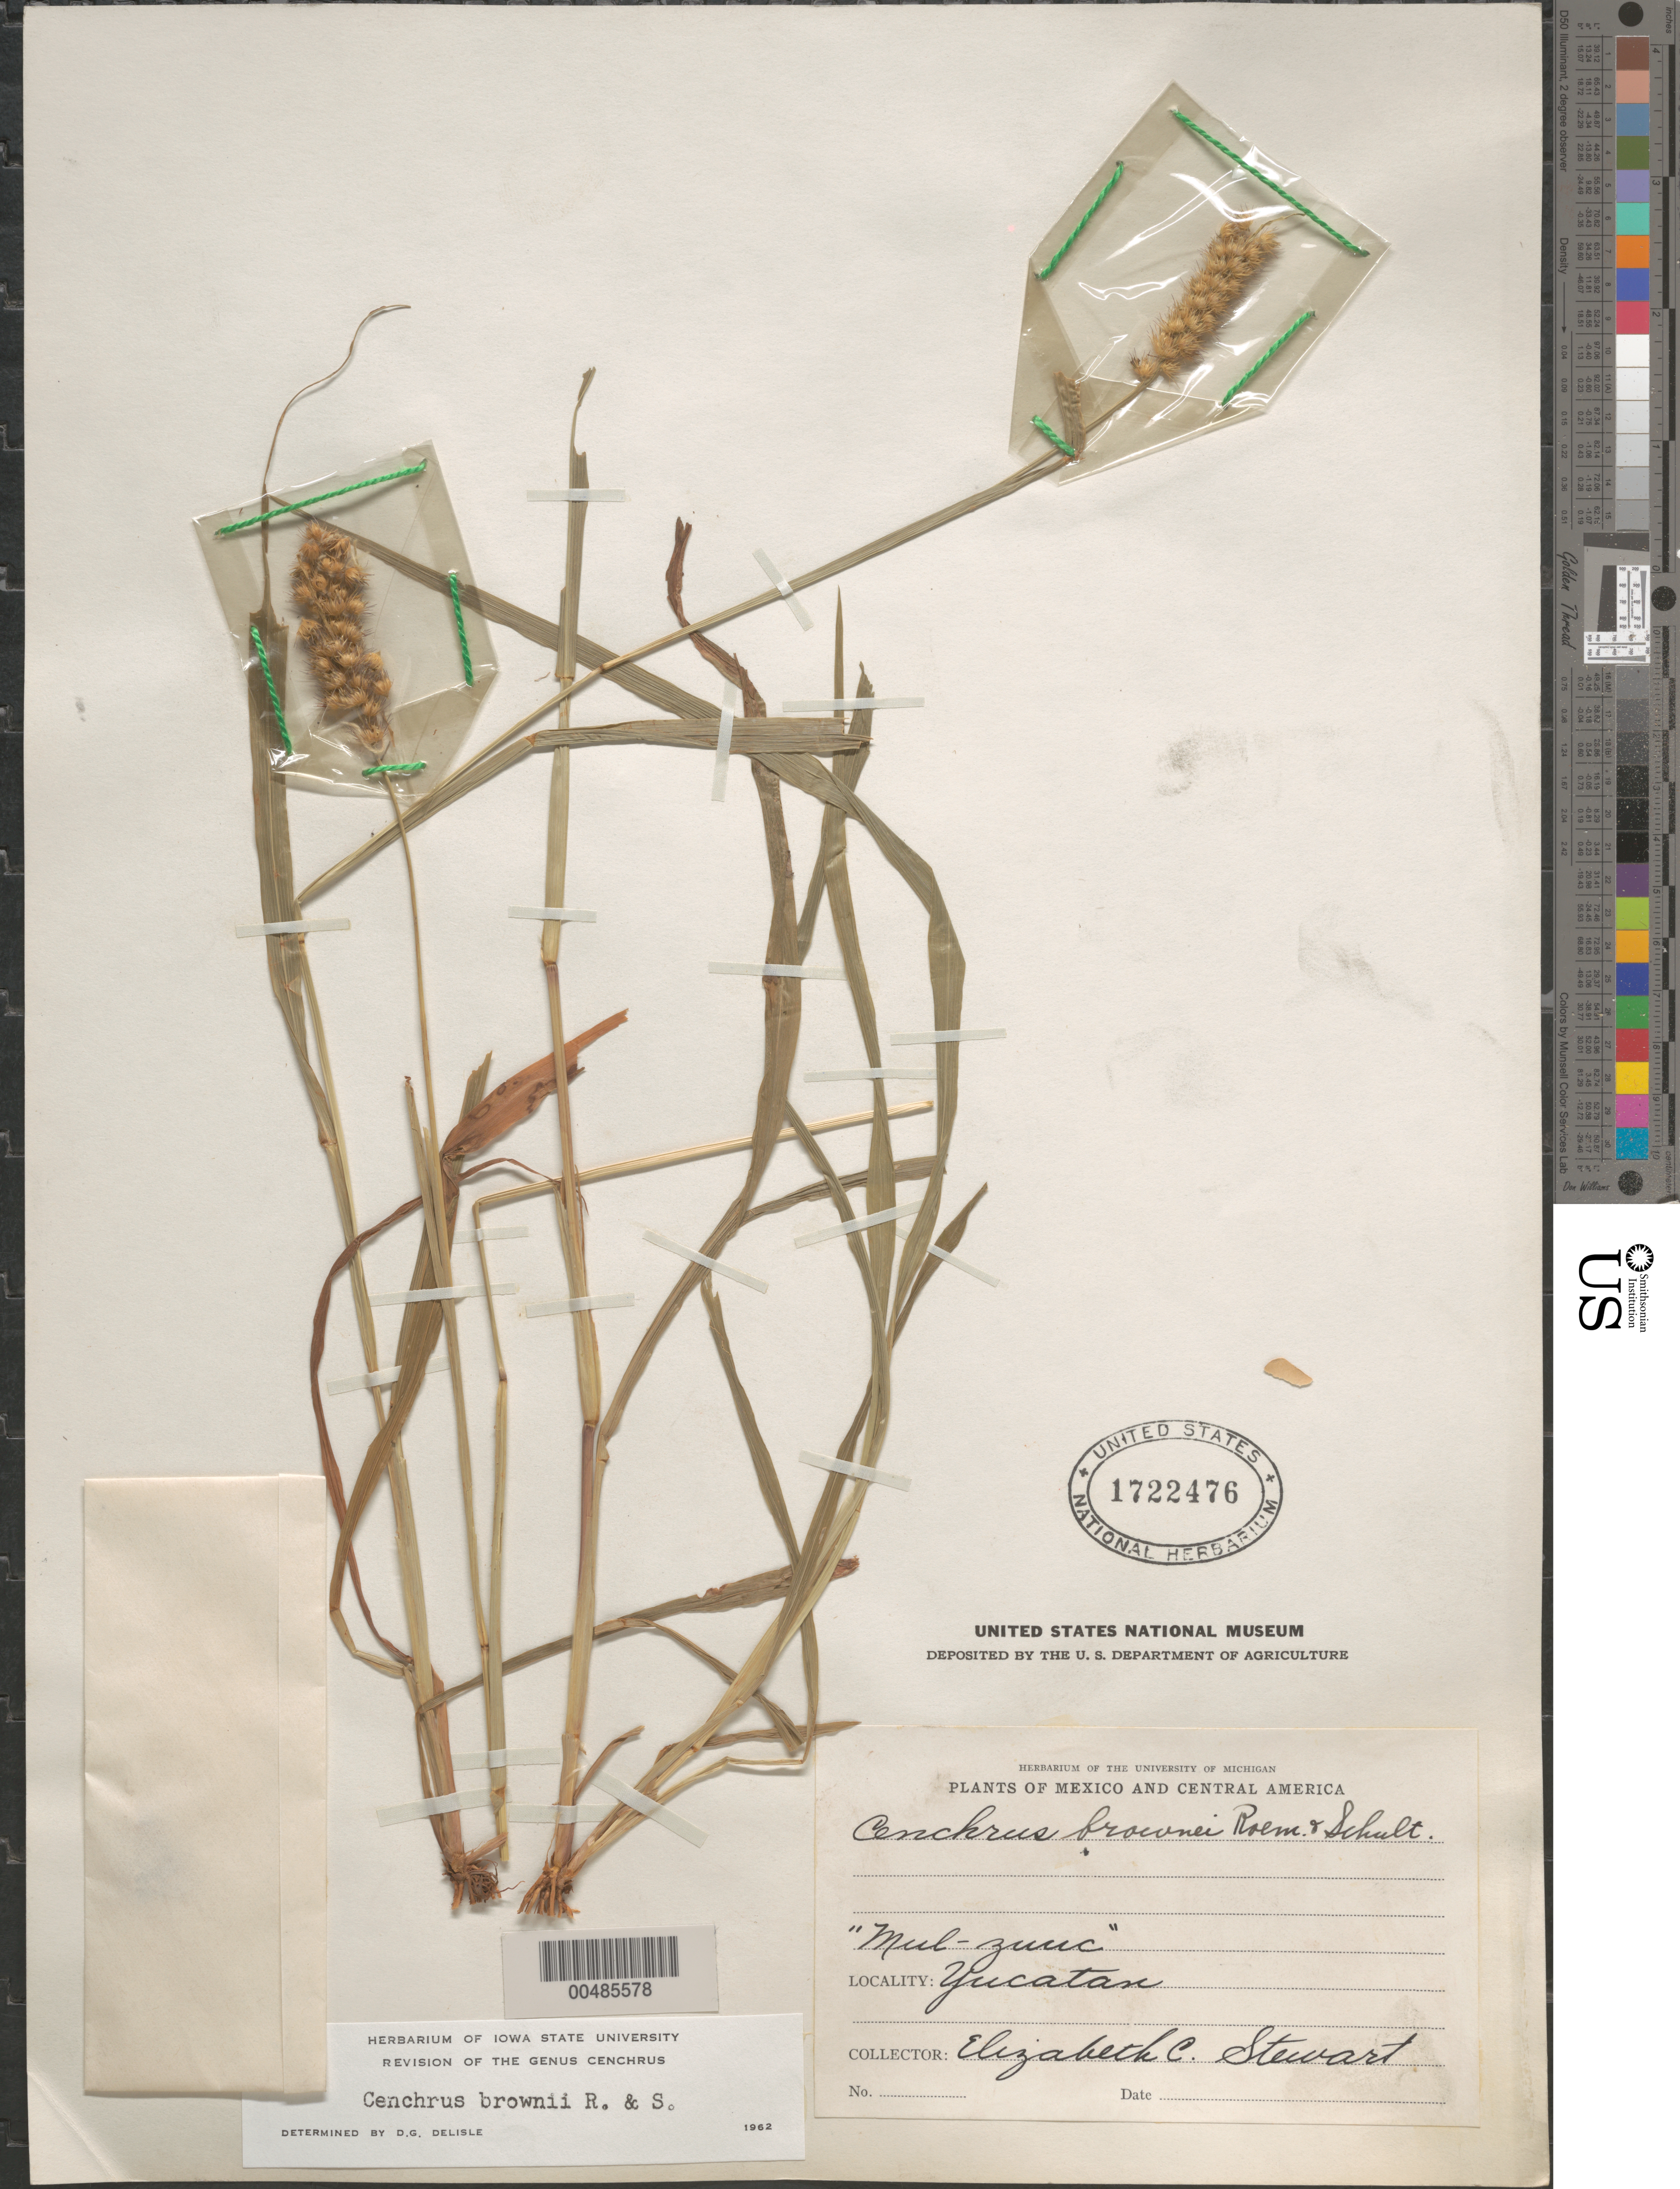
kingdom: Plantae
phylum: Tracheophyta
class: Liliopsida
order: Poales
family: Poaceae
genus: Cenchrus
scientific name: Cenchrus brownii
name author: Roem. & Schult.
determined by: Delisle, D. G.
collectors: E. Stewart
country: Mexico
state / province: Yucatan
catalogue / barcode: US 1722476